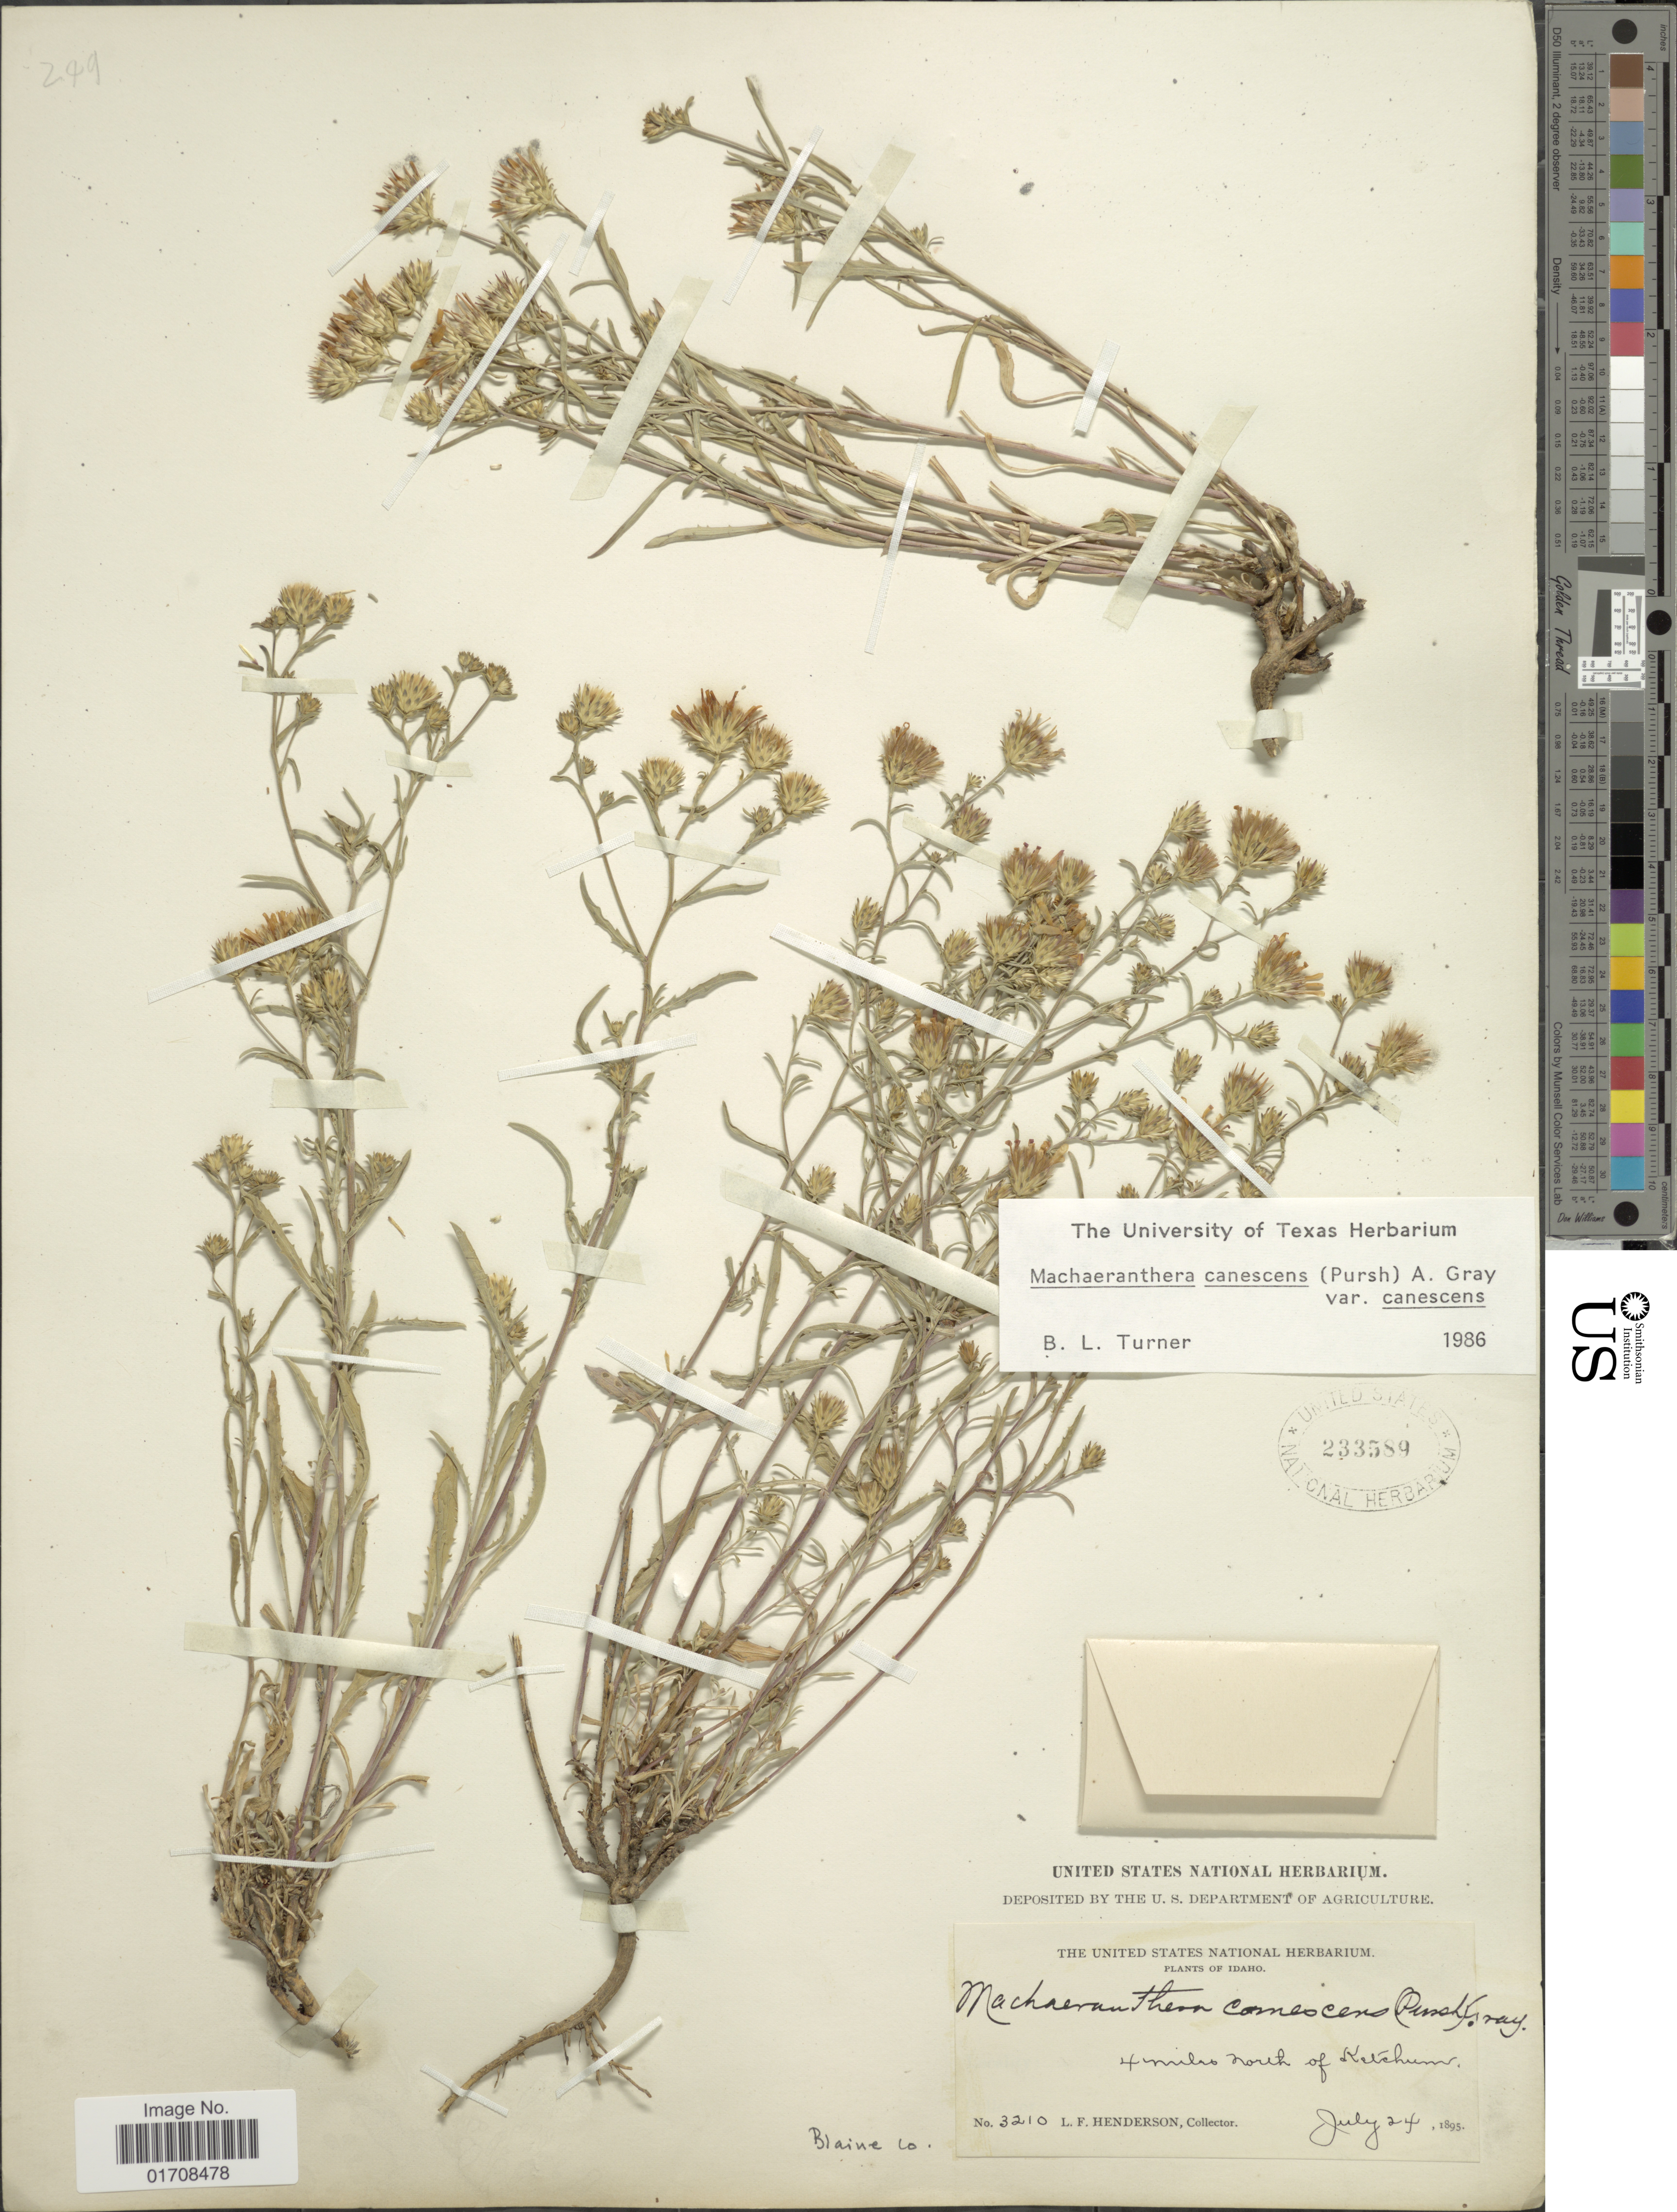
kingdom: Plantae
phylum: Tracheophyta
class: Magnoliopsida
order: Asterales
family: Asteraceae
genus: Machaeranthera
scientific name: Machaeranthera canescens var. canescens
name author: (Pursh) A. Gray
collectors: L. Henderson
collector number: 3210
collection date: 1895-07-24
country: United States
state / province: Idaho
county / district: Blaine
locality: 4 miles north of Ketchum, Blaine Co.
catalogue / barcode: US 233589